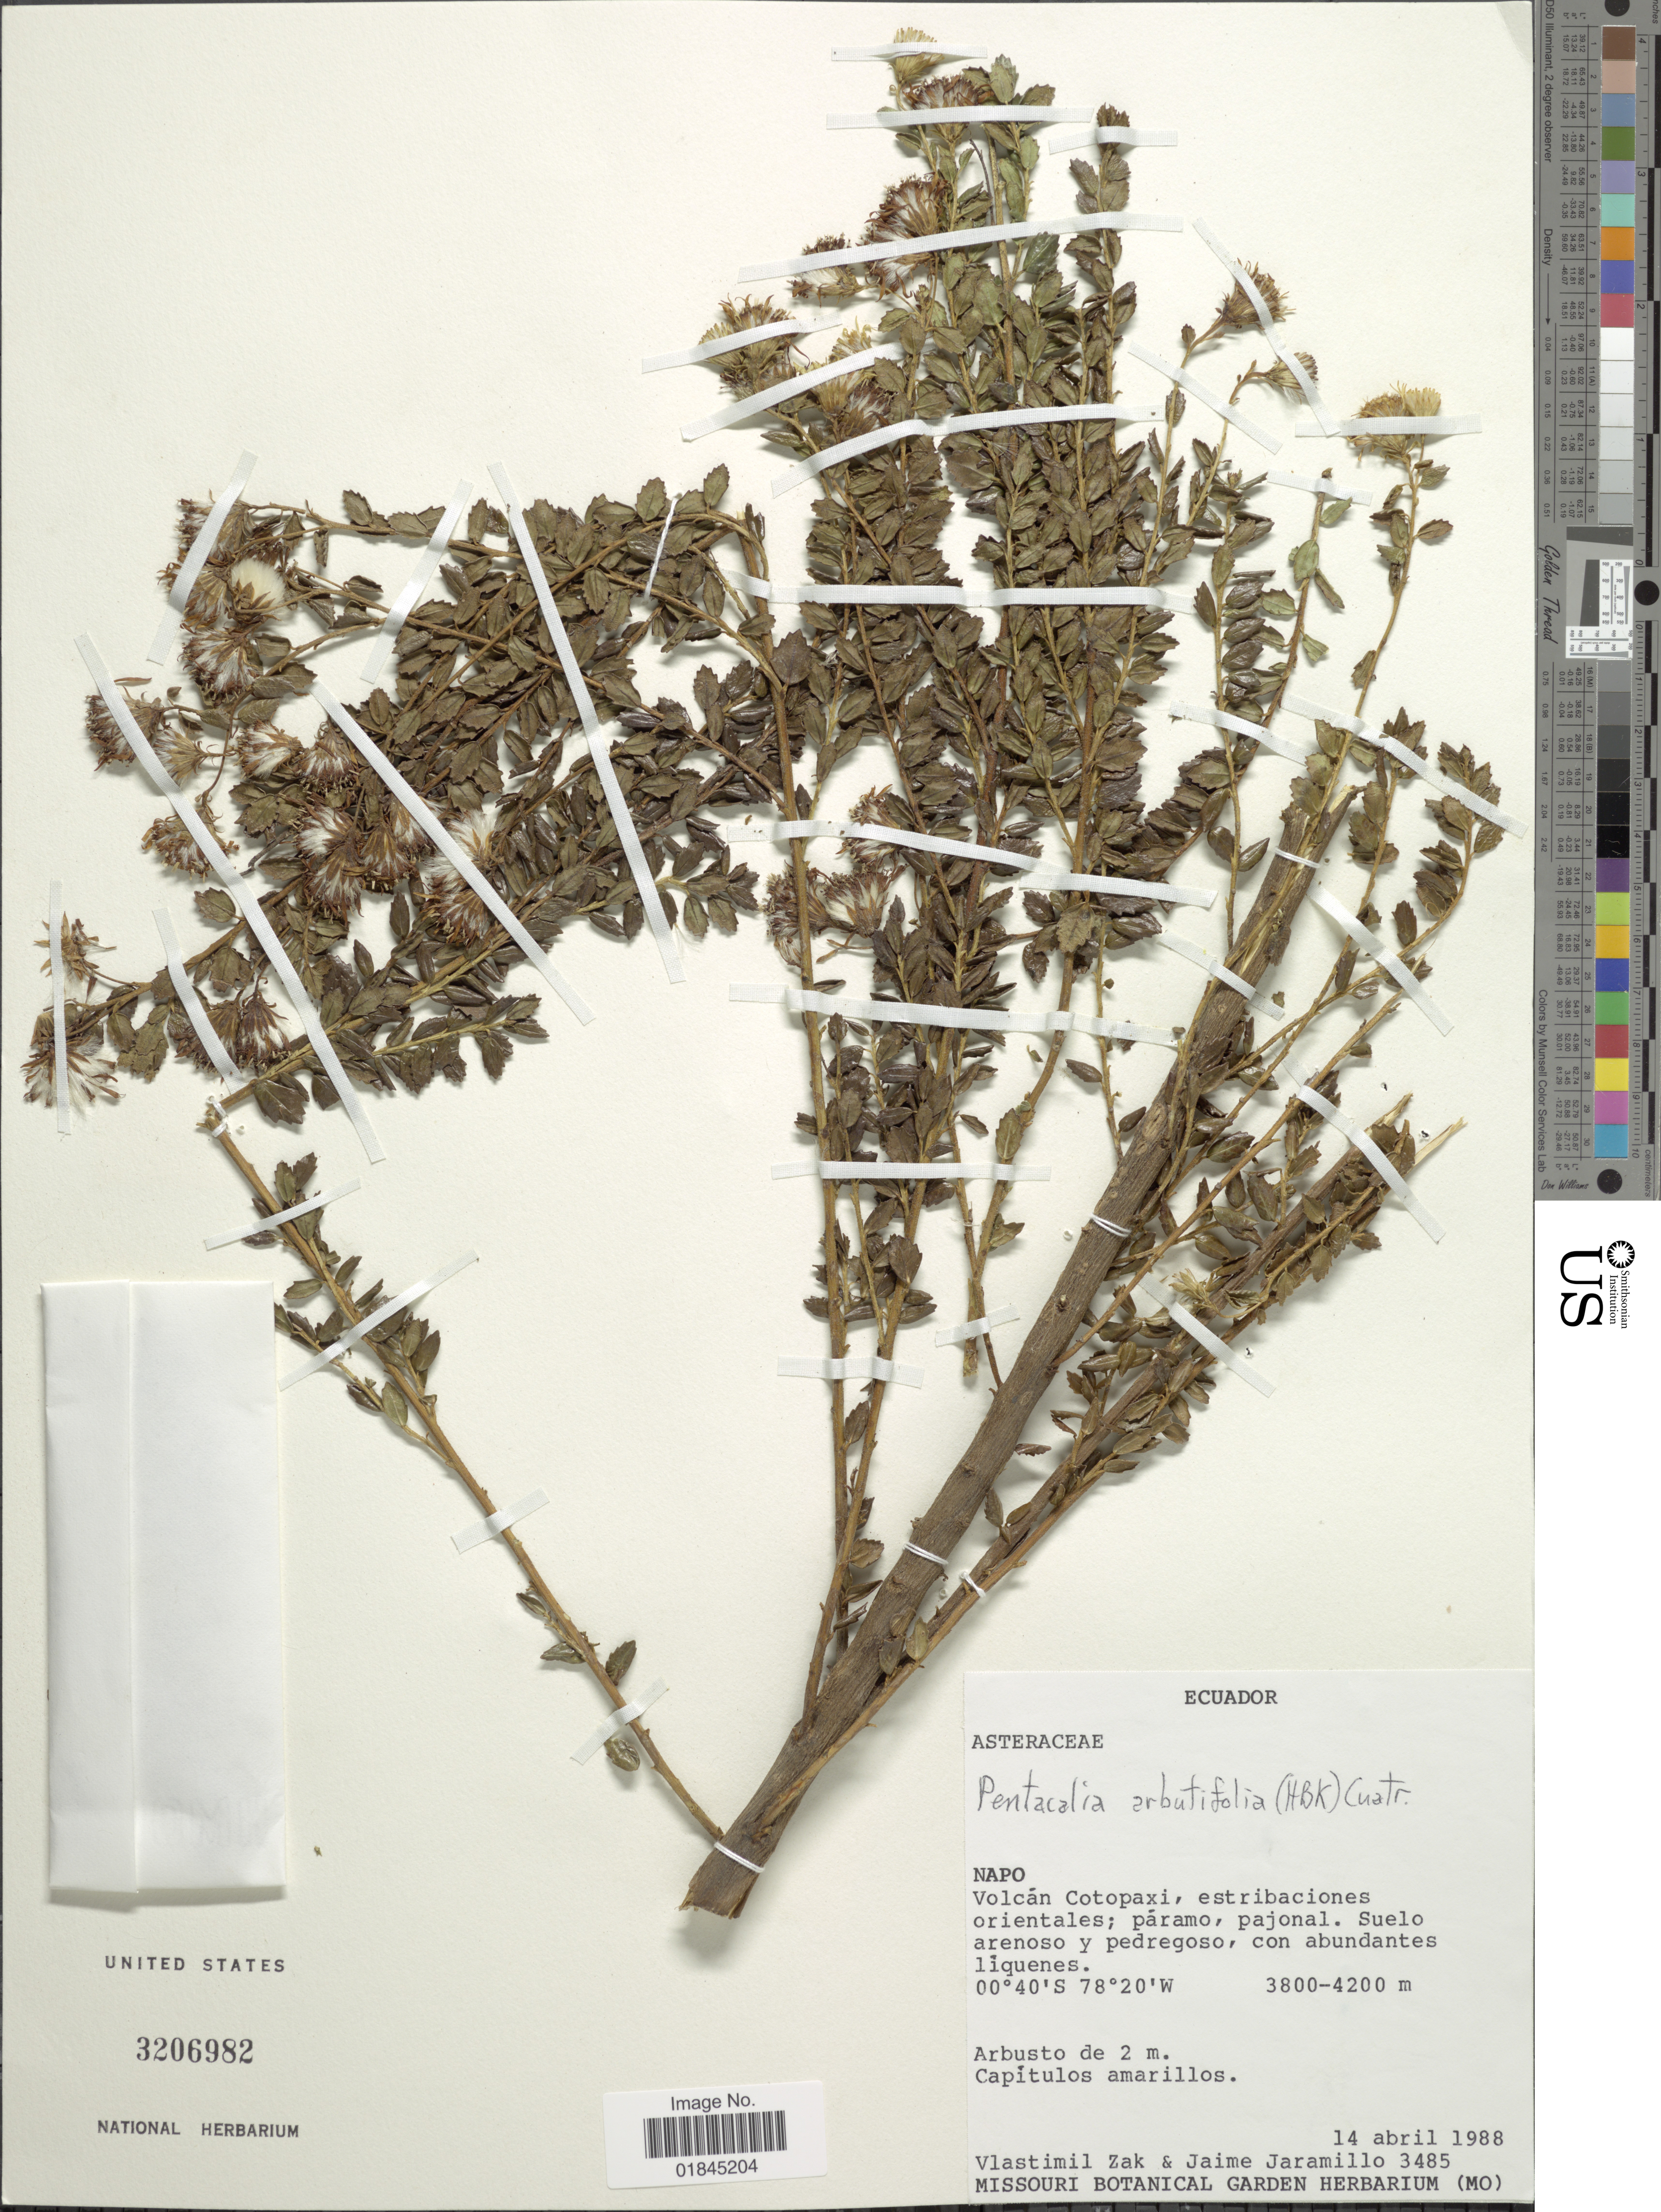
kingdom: Plantae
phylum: Tracheophyta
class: Magnoliopsida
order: Asterales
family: Asteraceae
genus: Pentacalia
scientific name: Pentacalia arbutifolia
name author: (Kunth) Cuatrec.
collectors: V. Zak & J. Jaramillo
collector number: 3485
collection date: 1988-04-14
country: Ecuador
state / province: Napo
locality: Napo. Volcán Cotopaxi, estribaciones orientales; páramo, pajonal. Suelo arenoso y pedregoso, con abundantes líquenes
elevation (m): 3800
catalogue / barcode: US 3206982